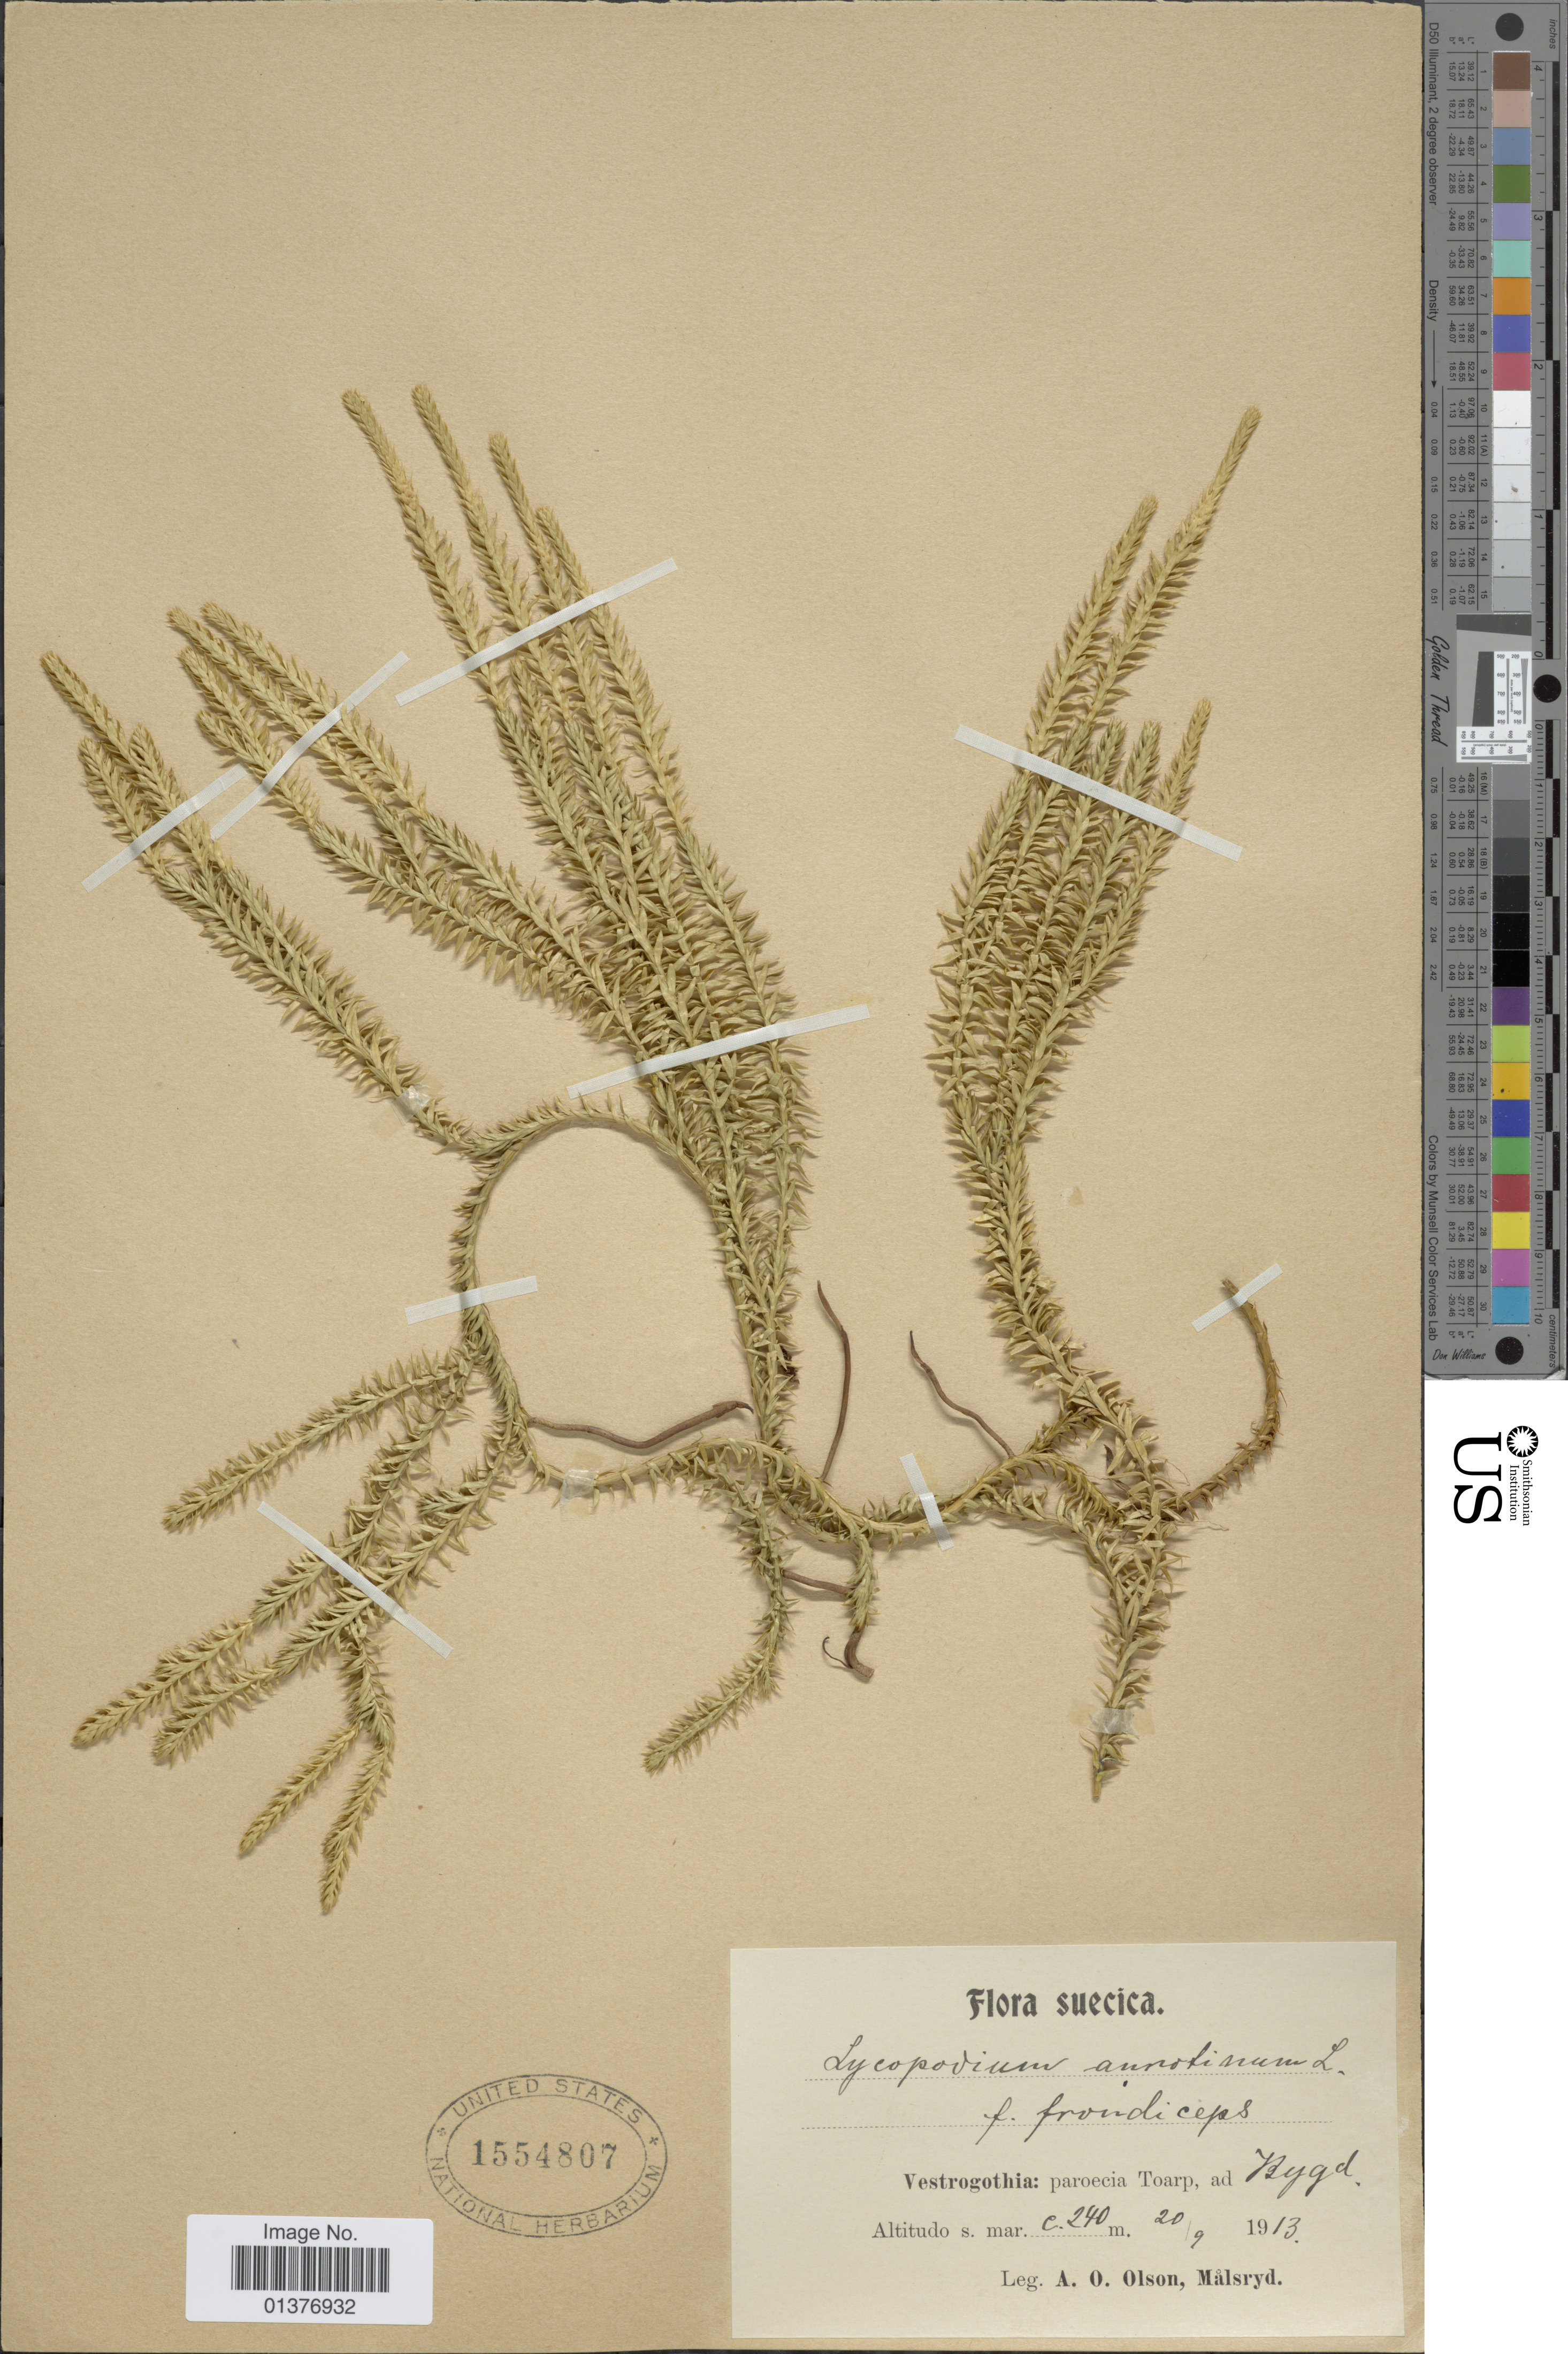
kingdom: Plantae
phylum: Tracheophyta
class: Lycopodiopsida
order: Lycopodiales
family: Lycopodiaceae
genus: Spinulum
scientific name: Spinulum annotinum subsp. annotinum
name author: (L.) A. Haines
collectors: A. Olson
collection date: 1913-09-20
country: Sweden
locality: Vestrogothia: paroecia Toarp, ad Bygd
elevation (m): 240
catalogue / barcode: US 1554807